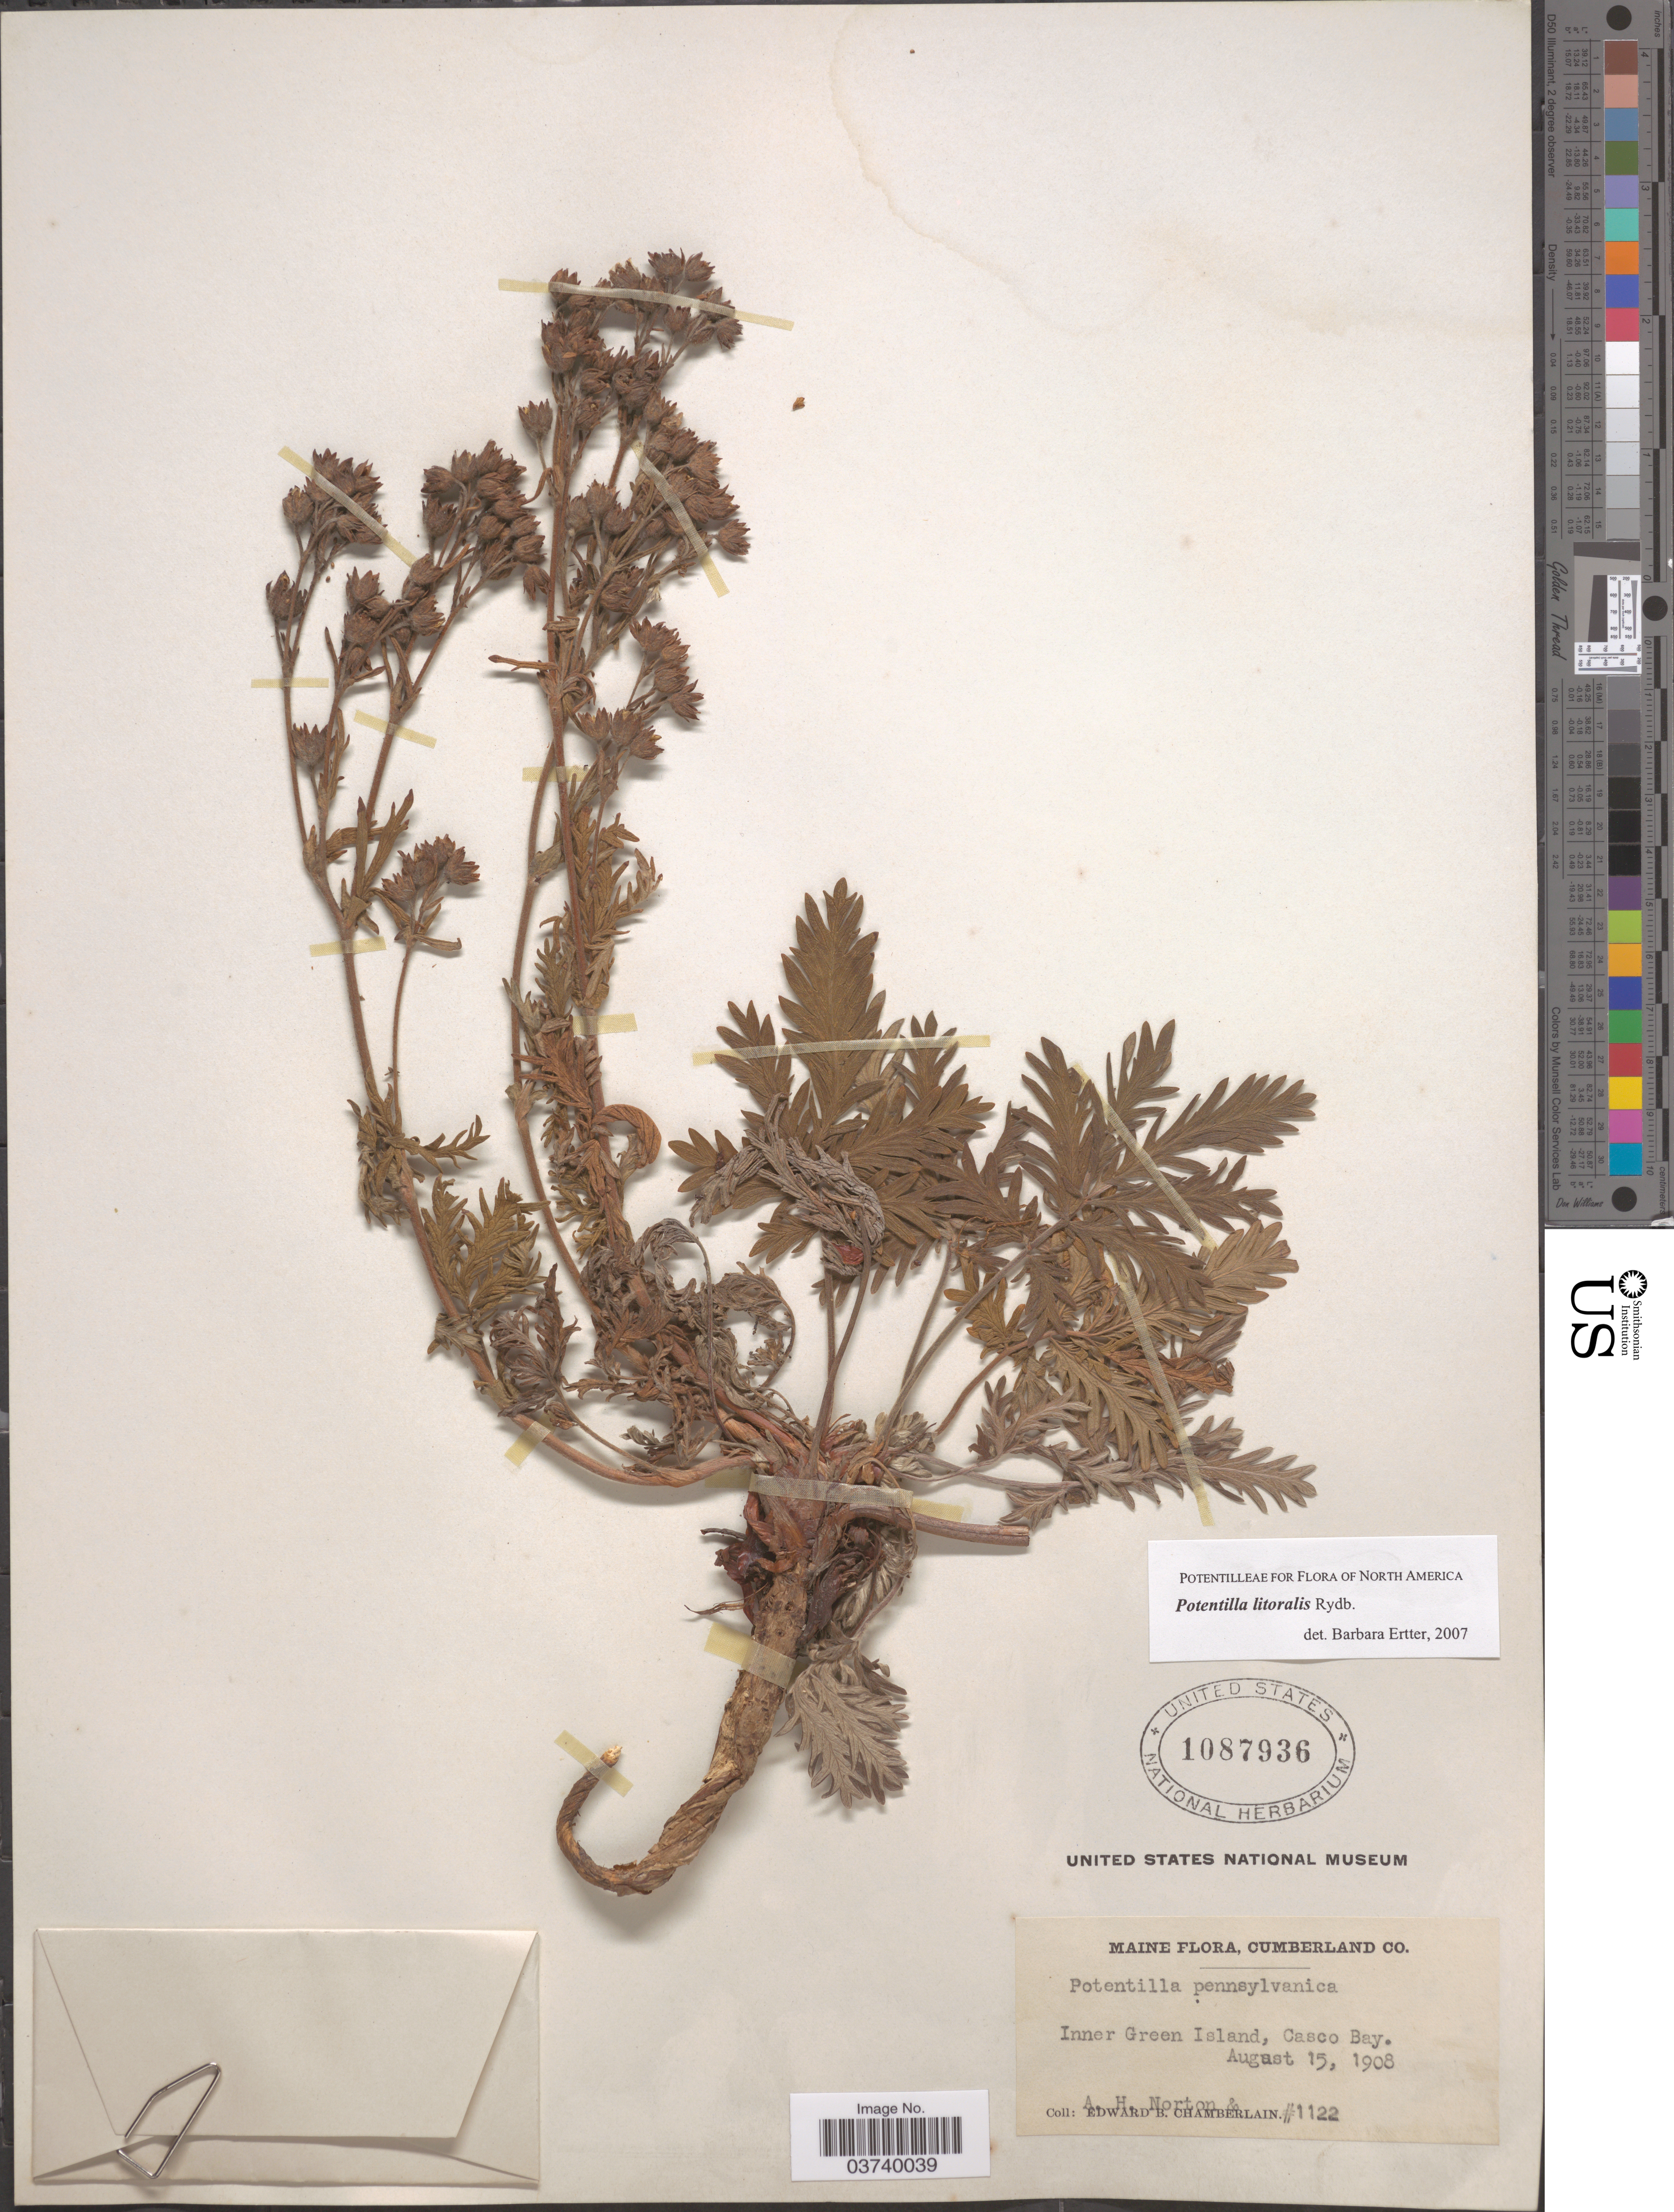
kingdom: Plantae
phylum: Tracheophyta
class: Magnoliopsida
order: Rosales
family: Rosaceae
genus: Potentilla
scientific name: Potentilla litoralis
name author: Rydb.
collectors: A. Norton & E. Chamberlain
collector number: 1122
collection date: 1908-08-15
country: United States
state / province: Maine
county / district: Cumberland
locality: Cumberland Co. Inner Green Island, Casco Bay.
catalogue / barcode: US 1087936